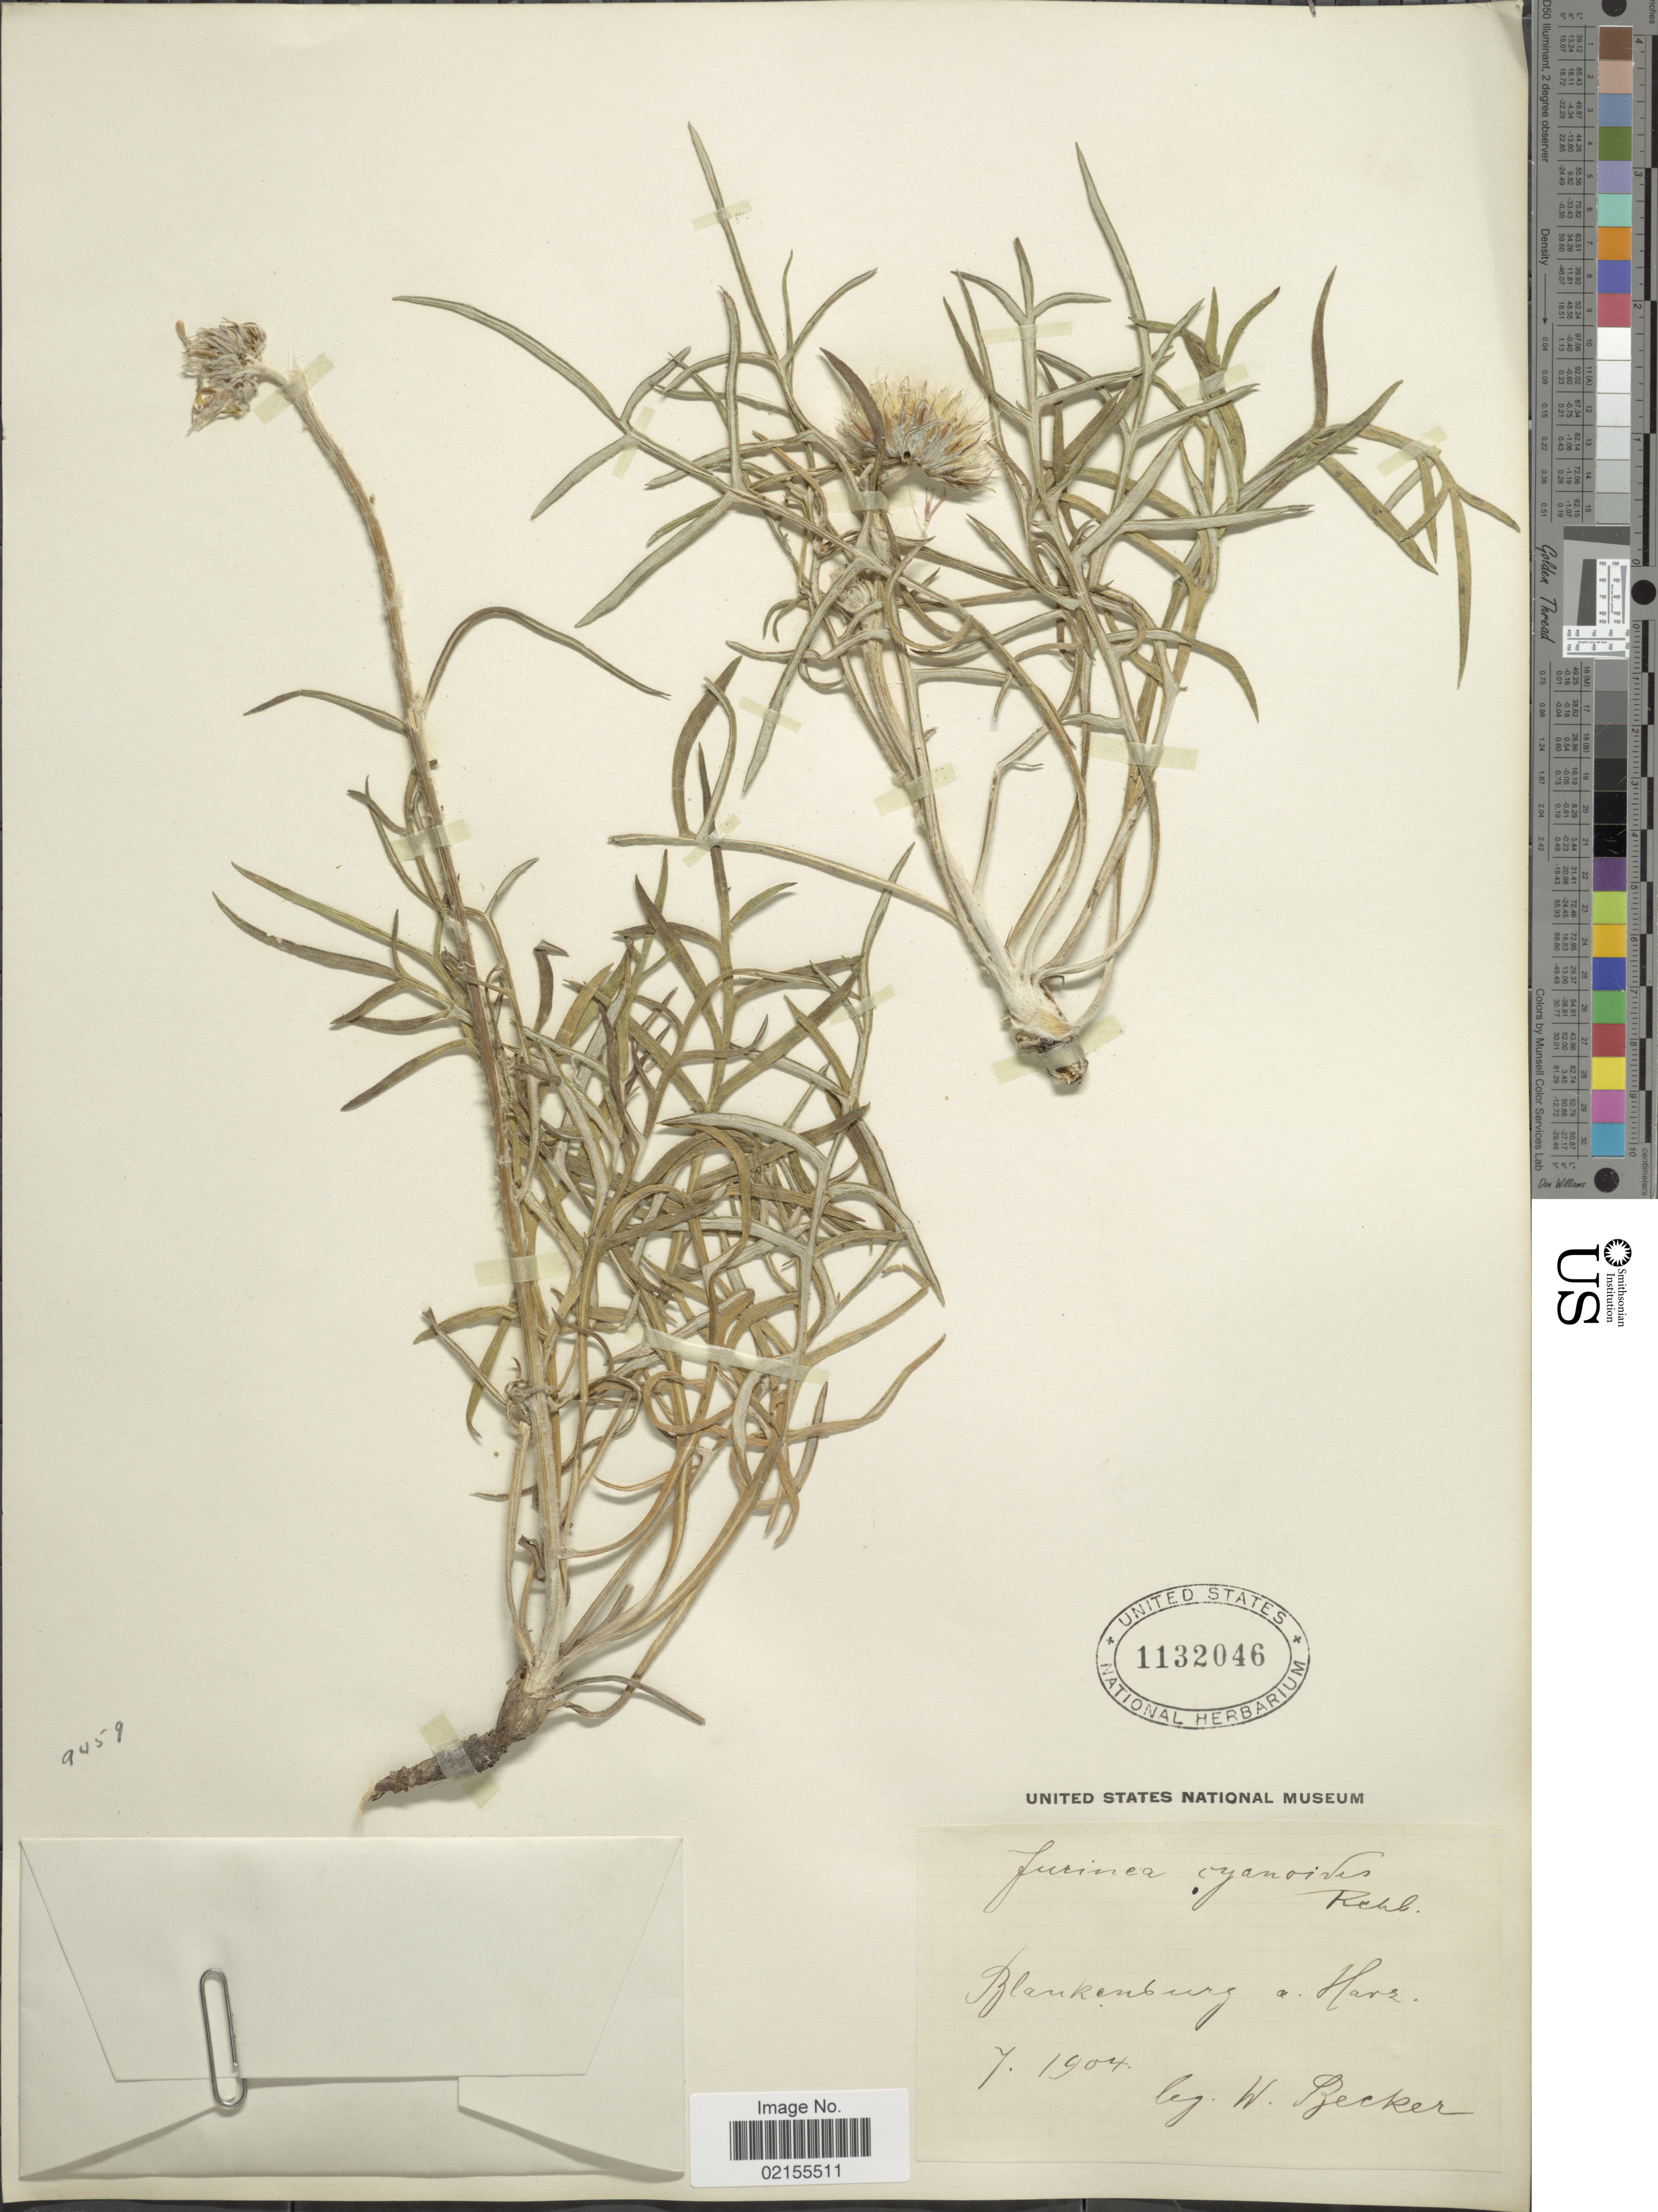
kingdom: Plantae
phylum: Tracheophyta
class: Magnoliopsida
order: Asterales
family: Asteraceae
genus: Jurinea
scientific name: Jurinea cyanoides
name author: (L.) Rchb.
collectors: W. Becker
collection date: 1904-07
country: Germany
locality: Blankenburg a Harz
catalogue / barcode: US 1132046